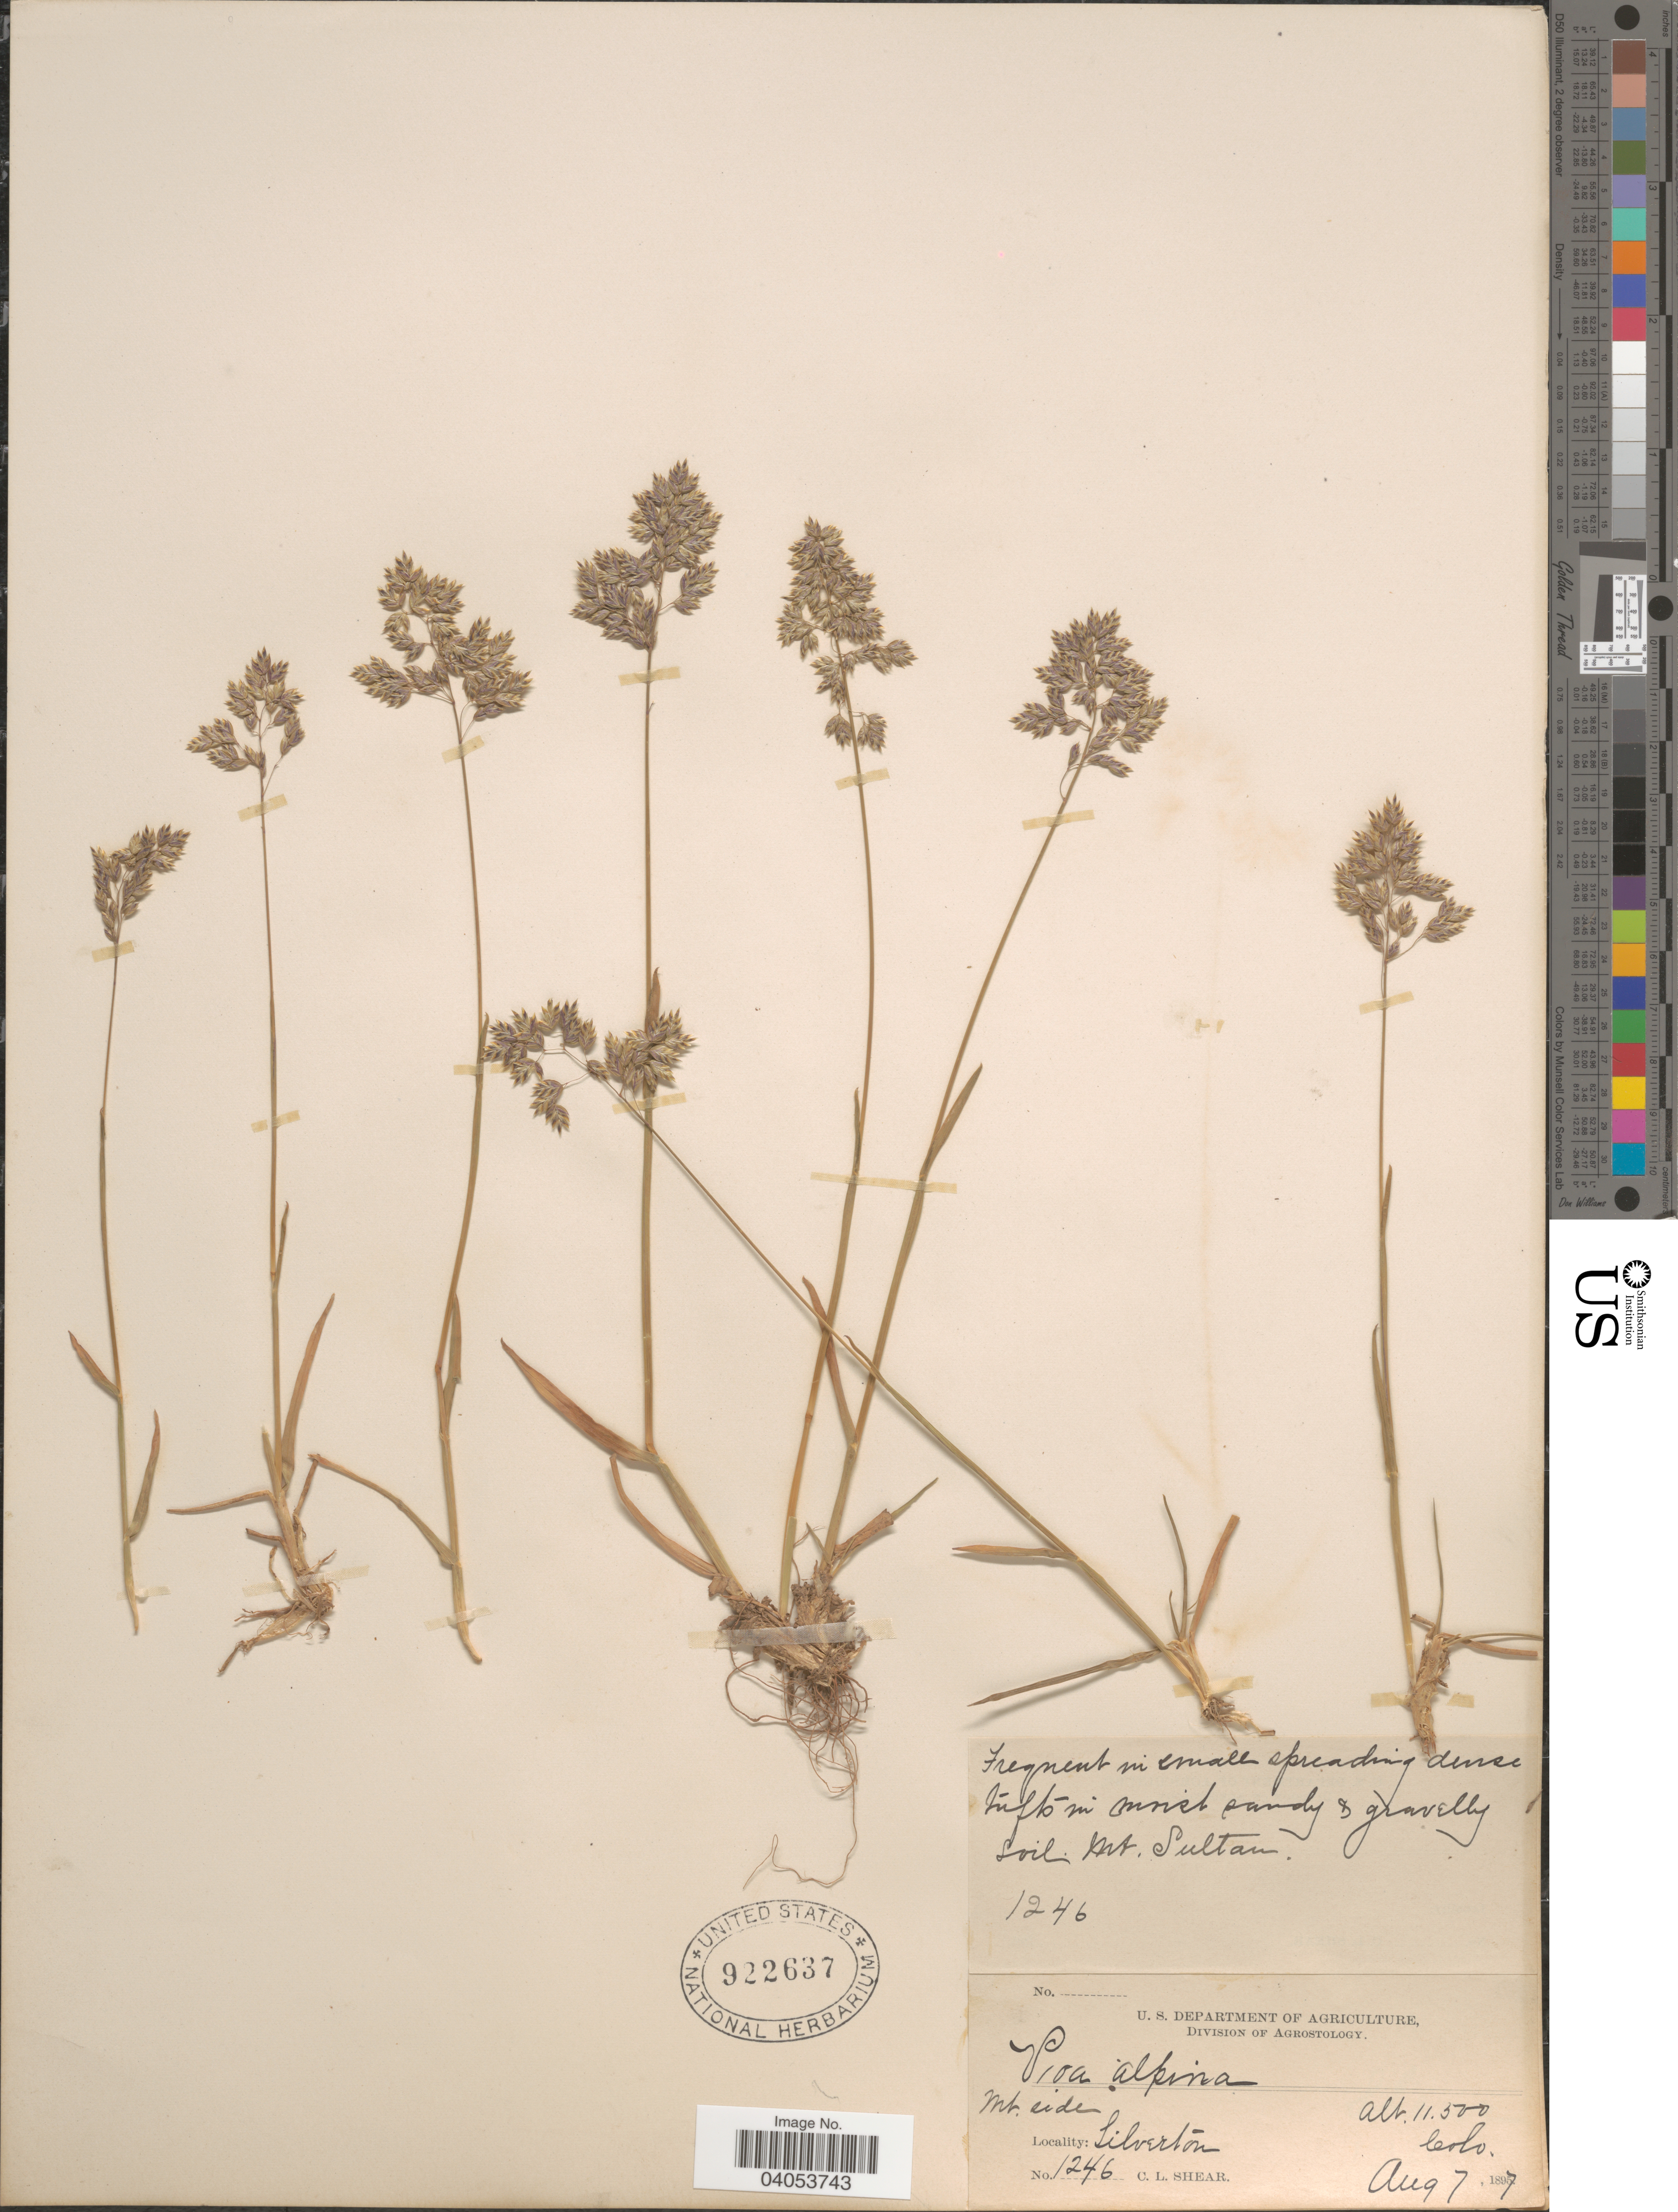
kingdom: Plantae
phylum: Tracheophyta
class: Liliopsida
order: Poales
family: Poaceae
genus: Poa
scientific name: Poa alpina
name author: L.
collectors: C. L. Shear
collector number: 1246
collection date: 1897-08-07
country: United States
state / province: Colorado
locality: Mt. Sultan. Mt. side. Silverton.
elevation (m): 3505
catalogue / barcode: US 922637